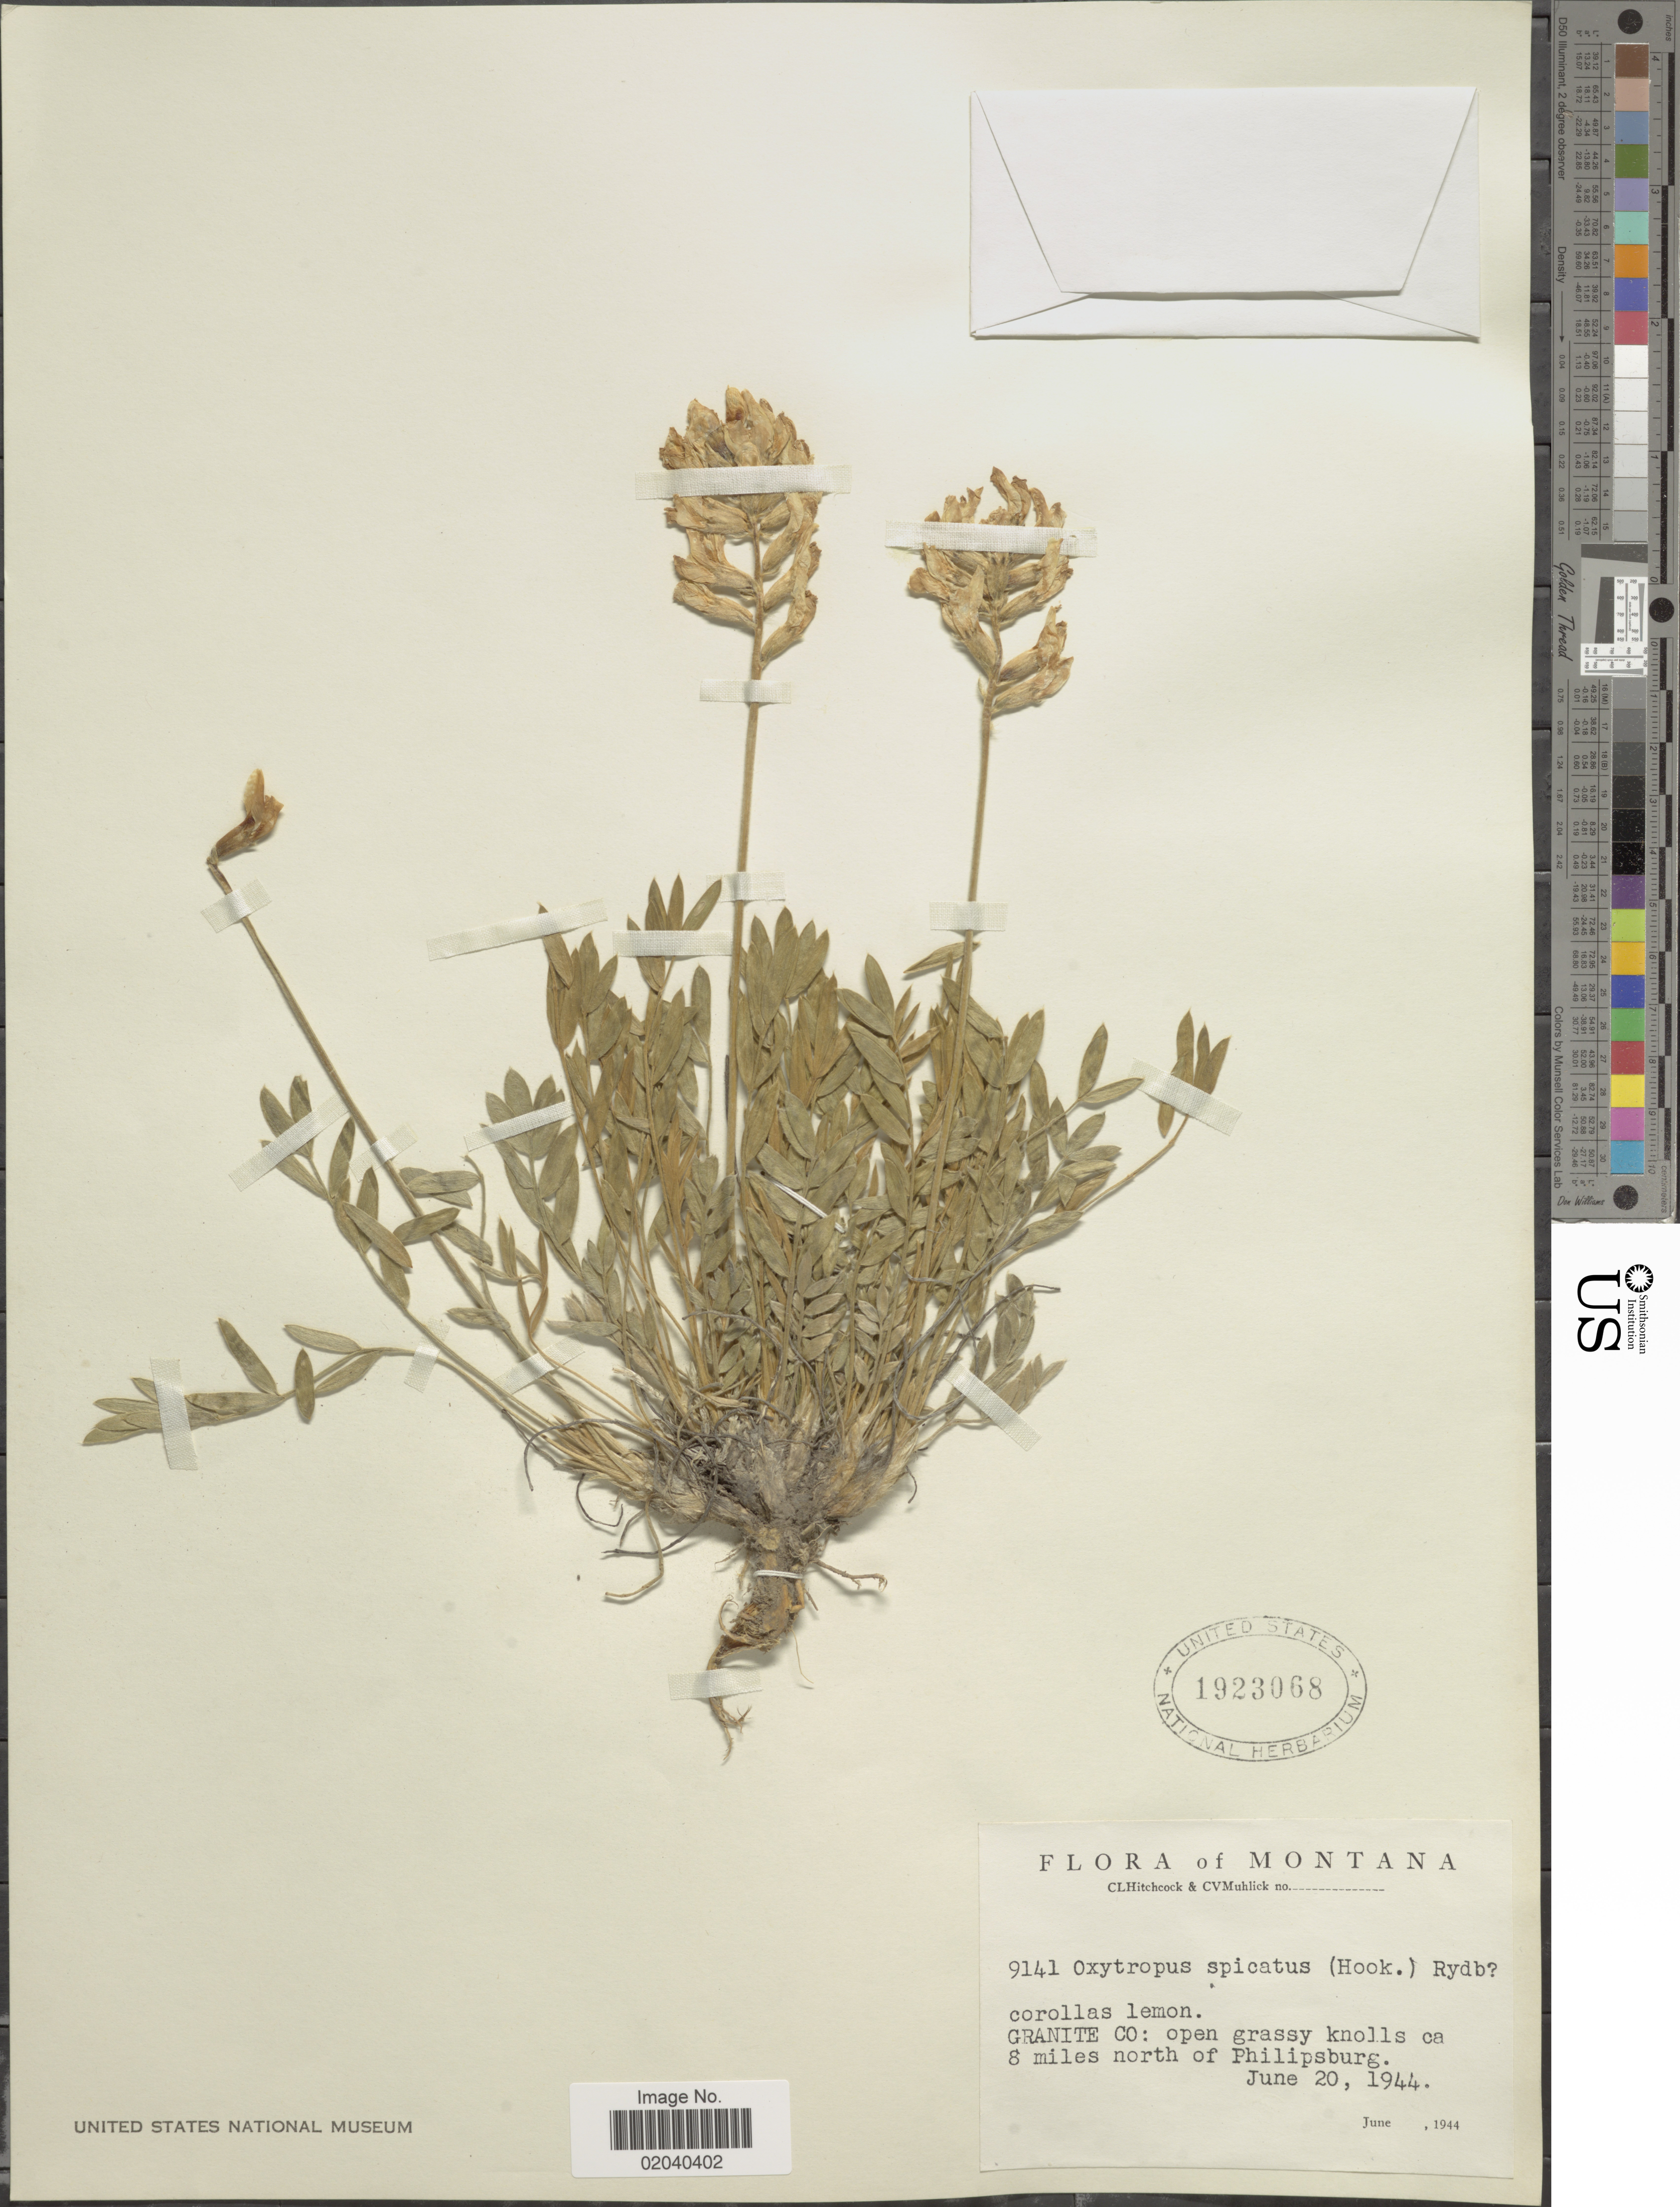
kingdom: Plantae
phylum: Tracheophyta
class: Magnoliopsida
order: Fabales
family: Fabaceae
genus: Oxytropis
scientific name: Oxytropis sericea var. spicata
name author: (Hook.) Barneby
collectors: C. L. Hitchcock & C. V. Muhlick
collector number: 9141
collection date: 1944-06-20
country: United States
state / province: Montana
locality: Granite Co: open grassy knolls ca 8 miles north of Philipsburg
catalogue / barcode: US 1923068